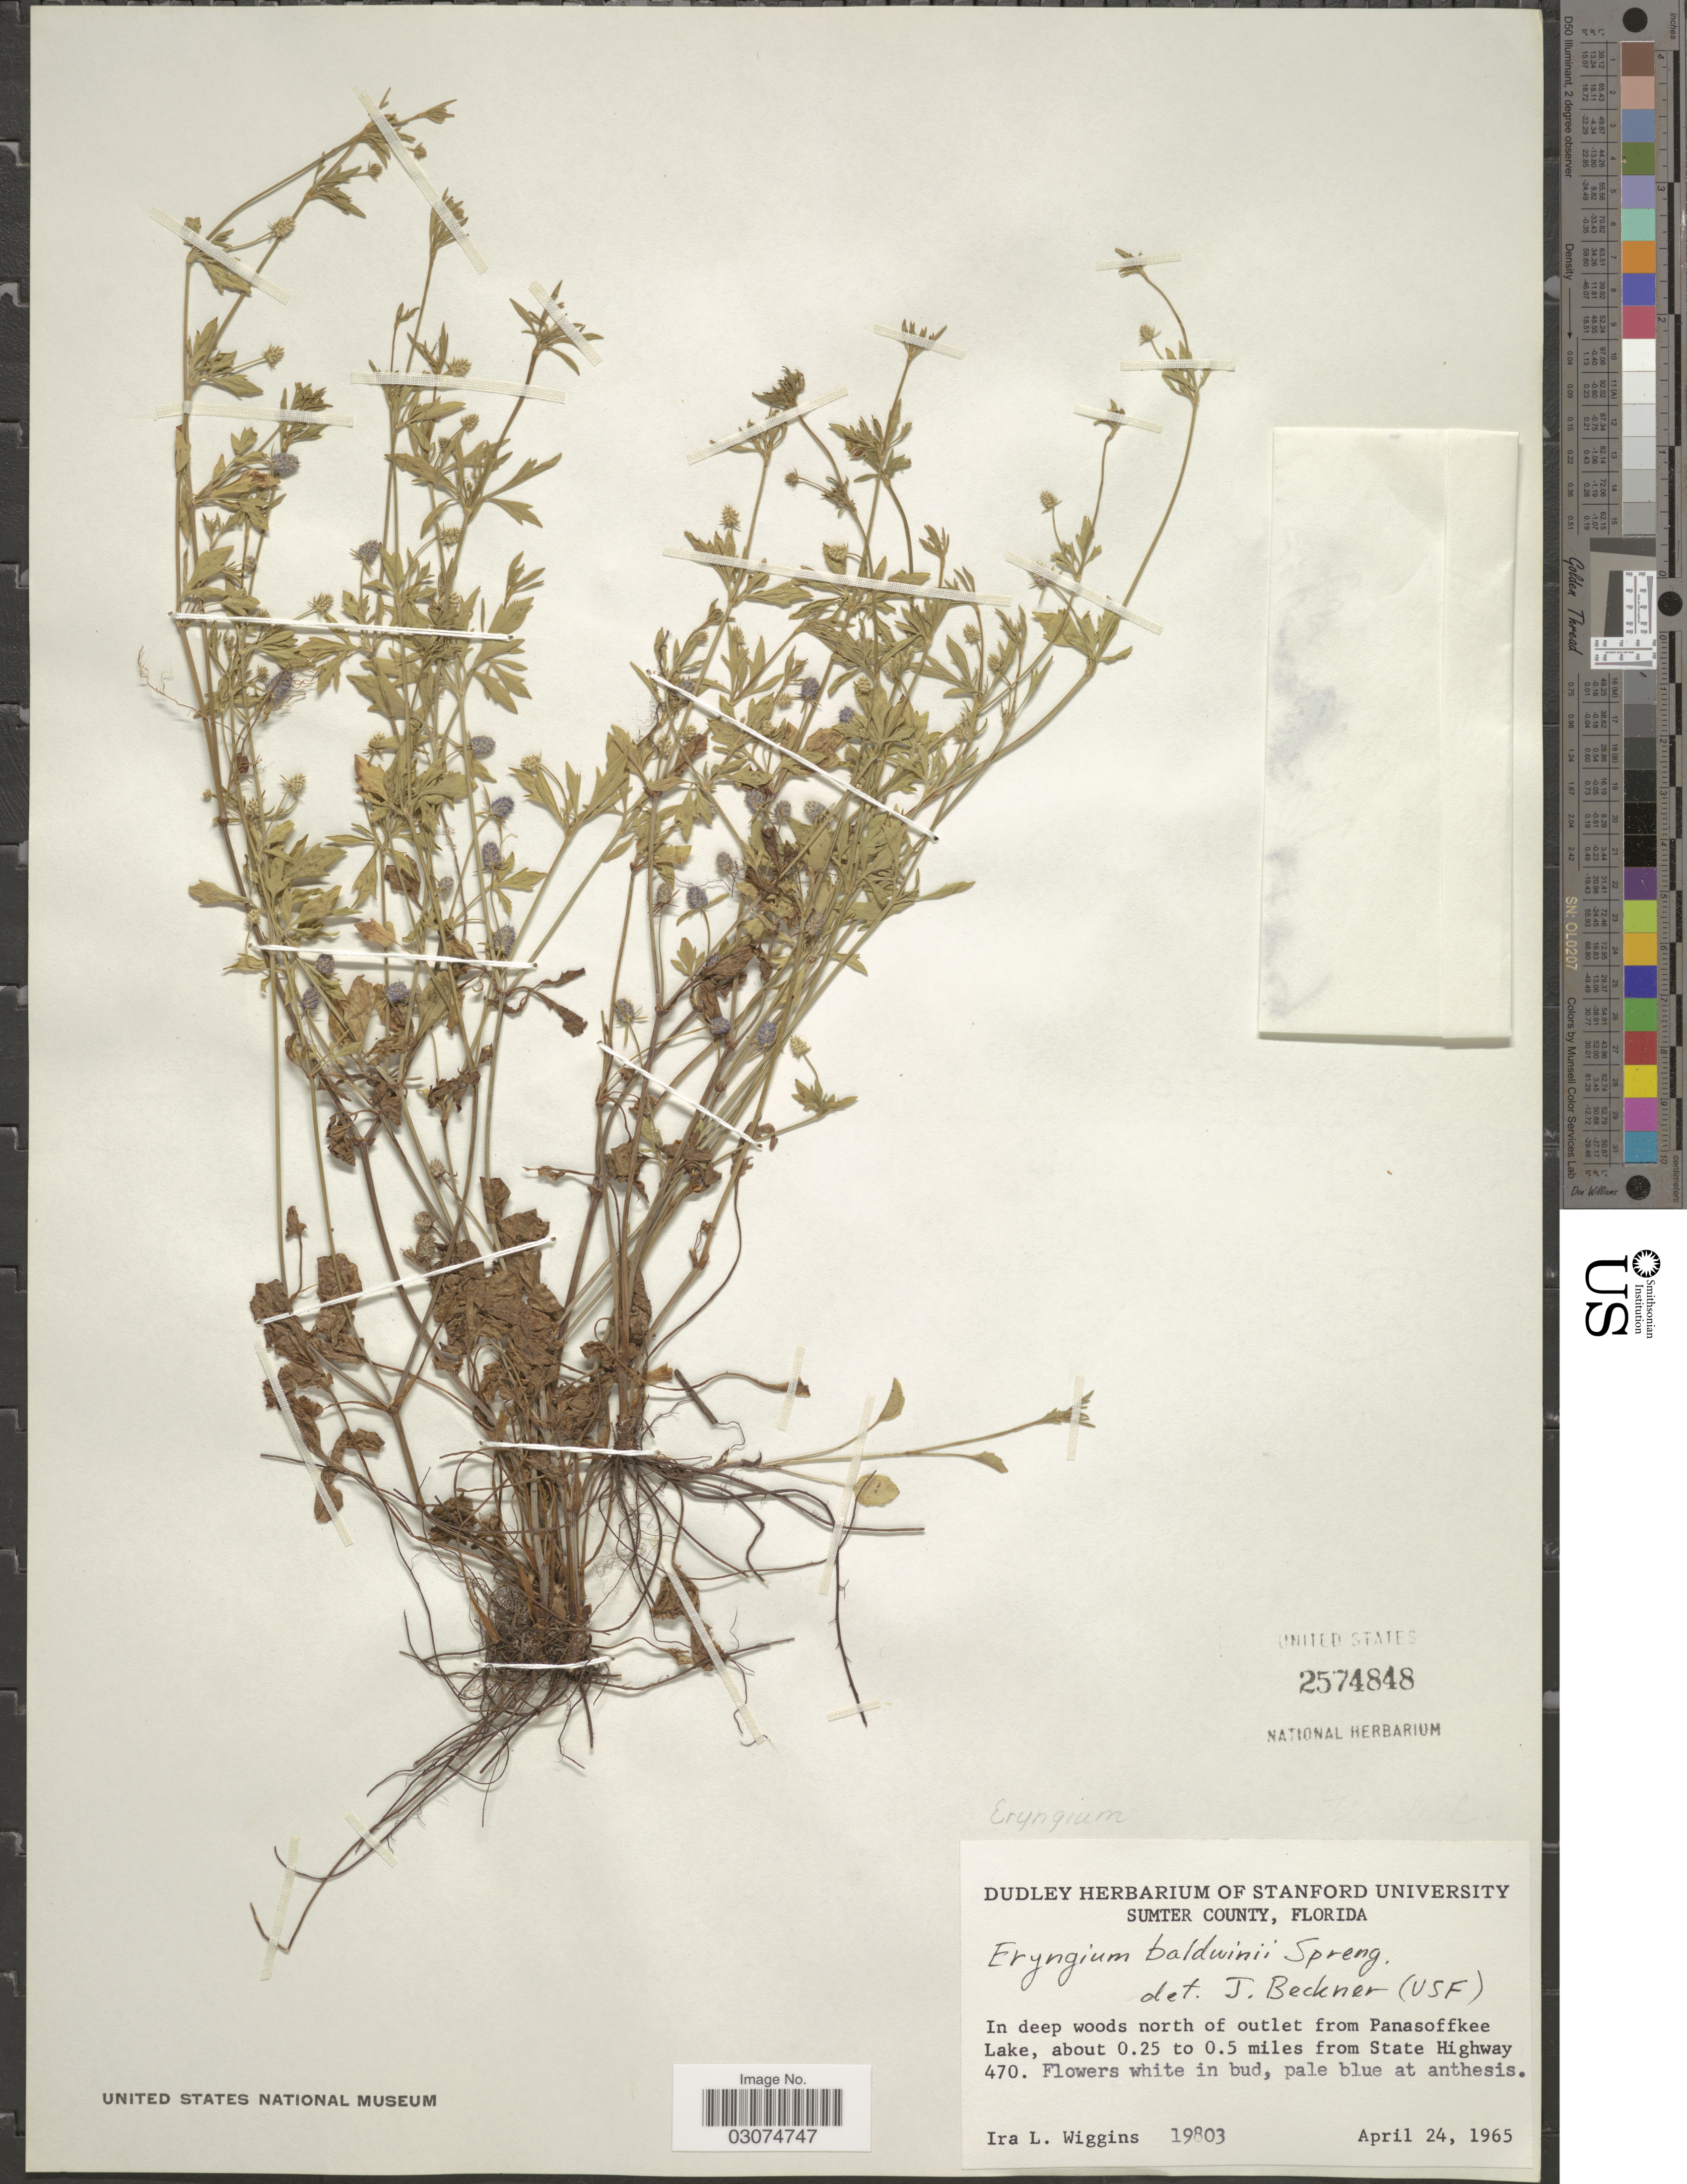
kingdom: Plantae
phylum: Tracheophyta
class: Magnoliopsida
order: Apiales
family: Apiaceae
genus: Eryngium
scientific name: Eryngium baldwinii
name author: Spreng.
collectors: I. L. Wiggins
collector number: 19803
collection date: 1965-04-24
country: United States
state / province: Florida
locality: Sumter County. In deep woods north of outlet from Panasoffkee Lake, about 0.25 to 0.5 miles from State Highway 470.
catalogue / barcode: US 2574848